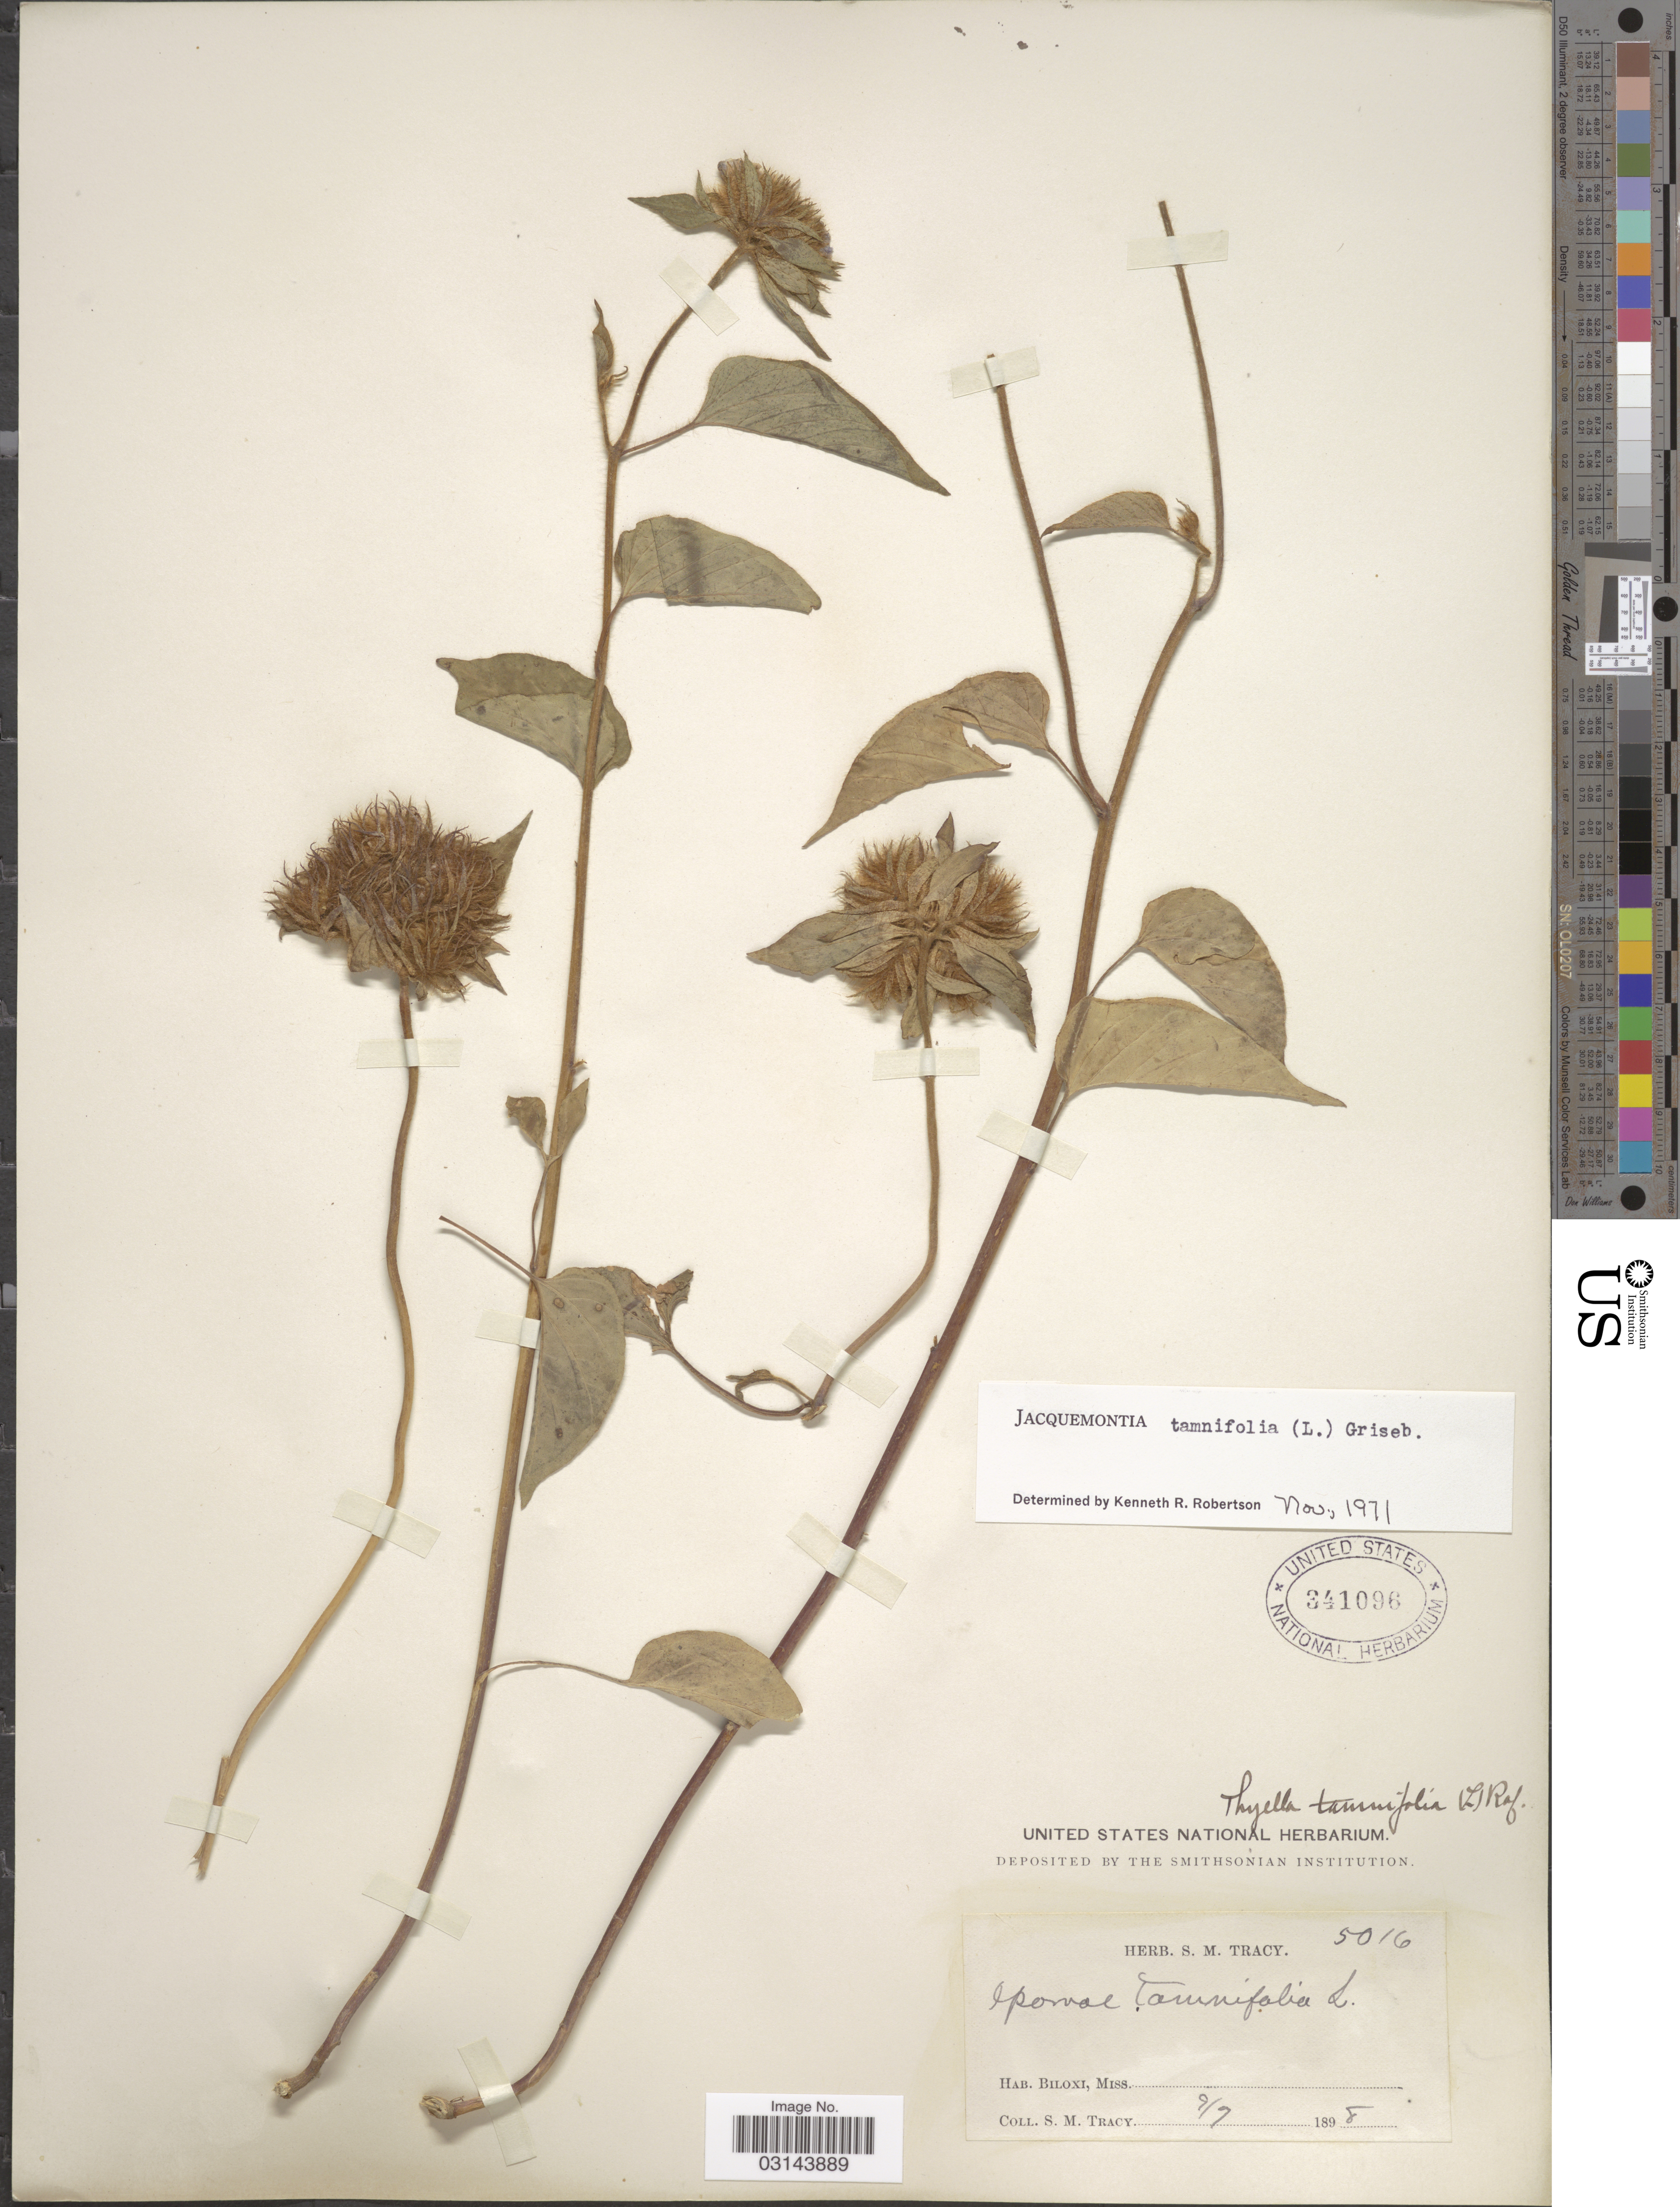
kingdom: Plantae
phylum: Tracheophyta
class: Magnoliopsida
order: Solanales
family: Convolvulaceae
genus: Jacquemontia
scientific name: Jacquemontia tamnifolia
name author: (L.) Griseb.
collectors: S. M. Tracy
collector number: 5016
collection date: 1898-09-07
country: United States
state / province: Mississippi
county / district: Harrison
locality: Biloxi, Miss.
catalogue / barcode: US 341096